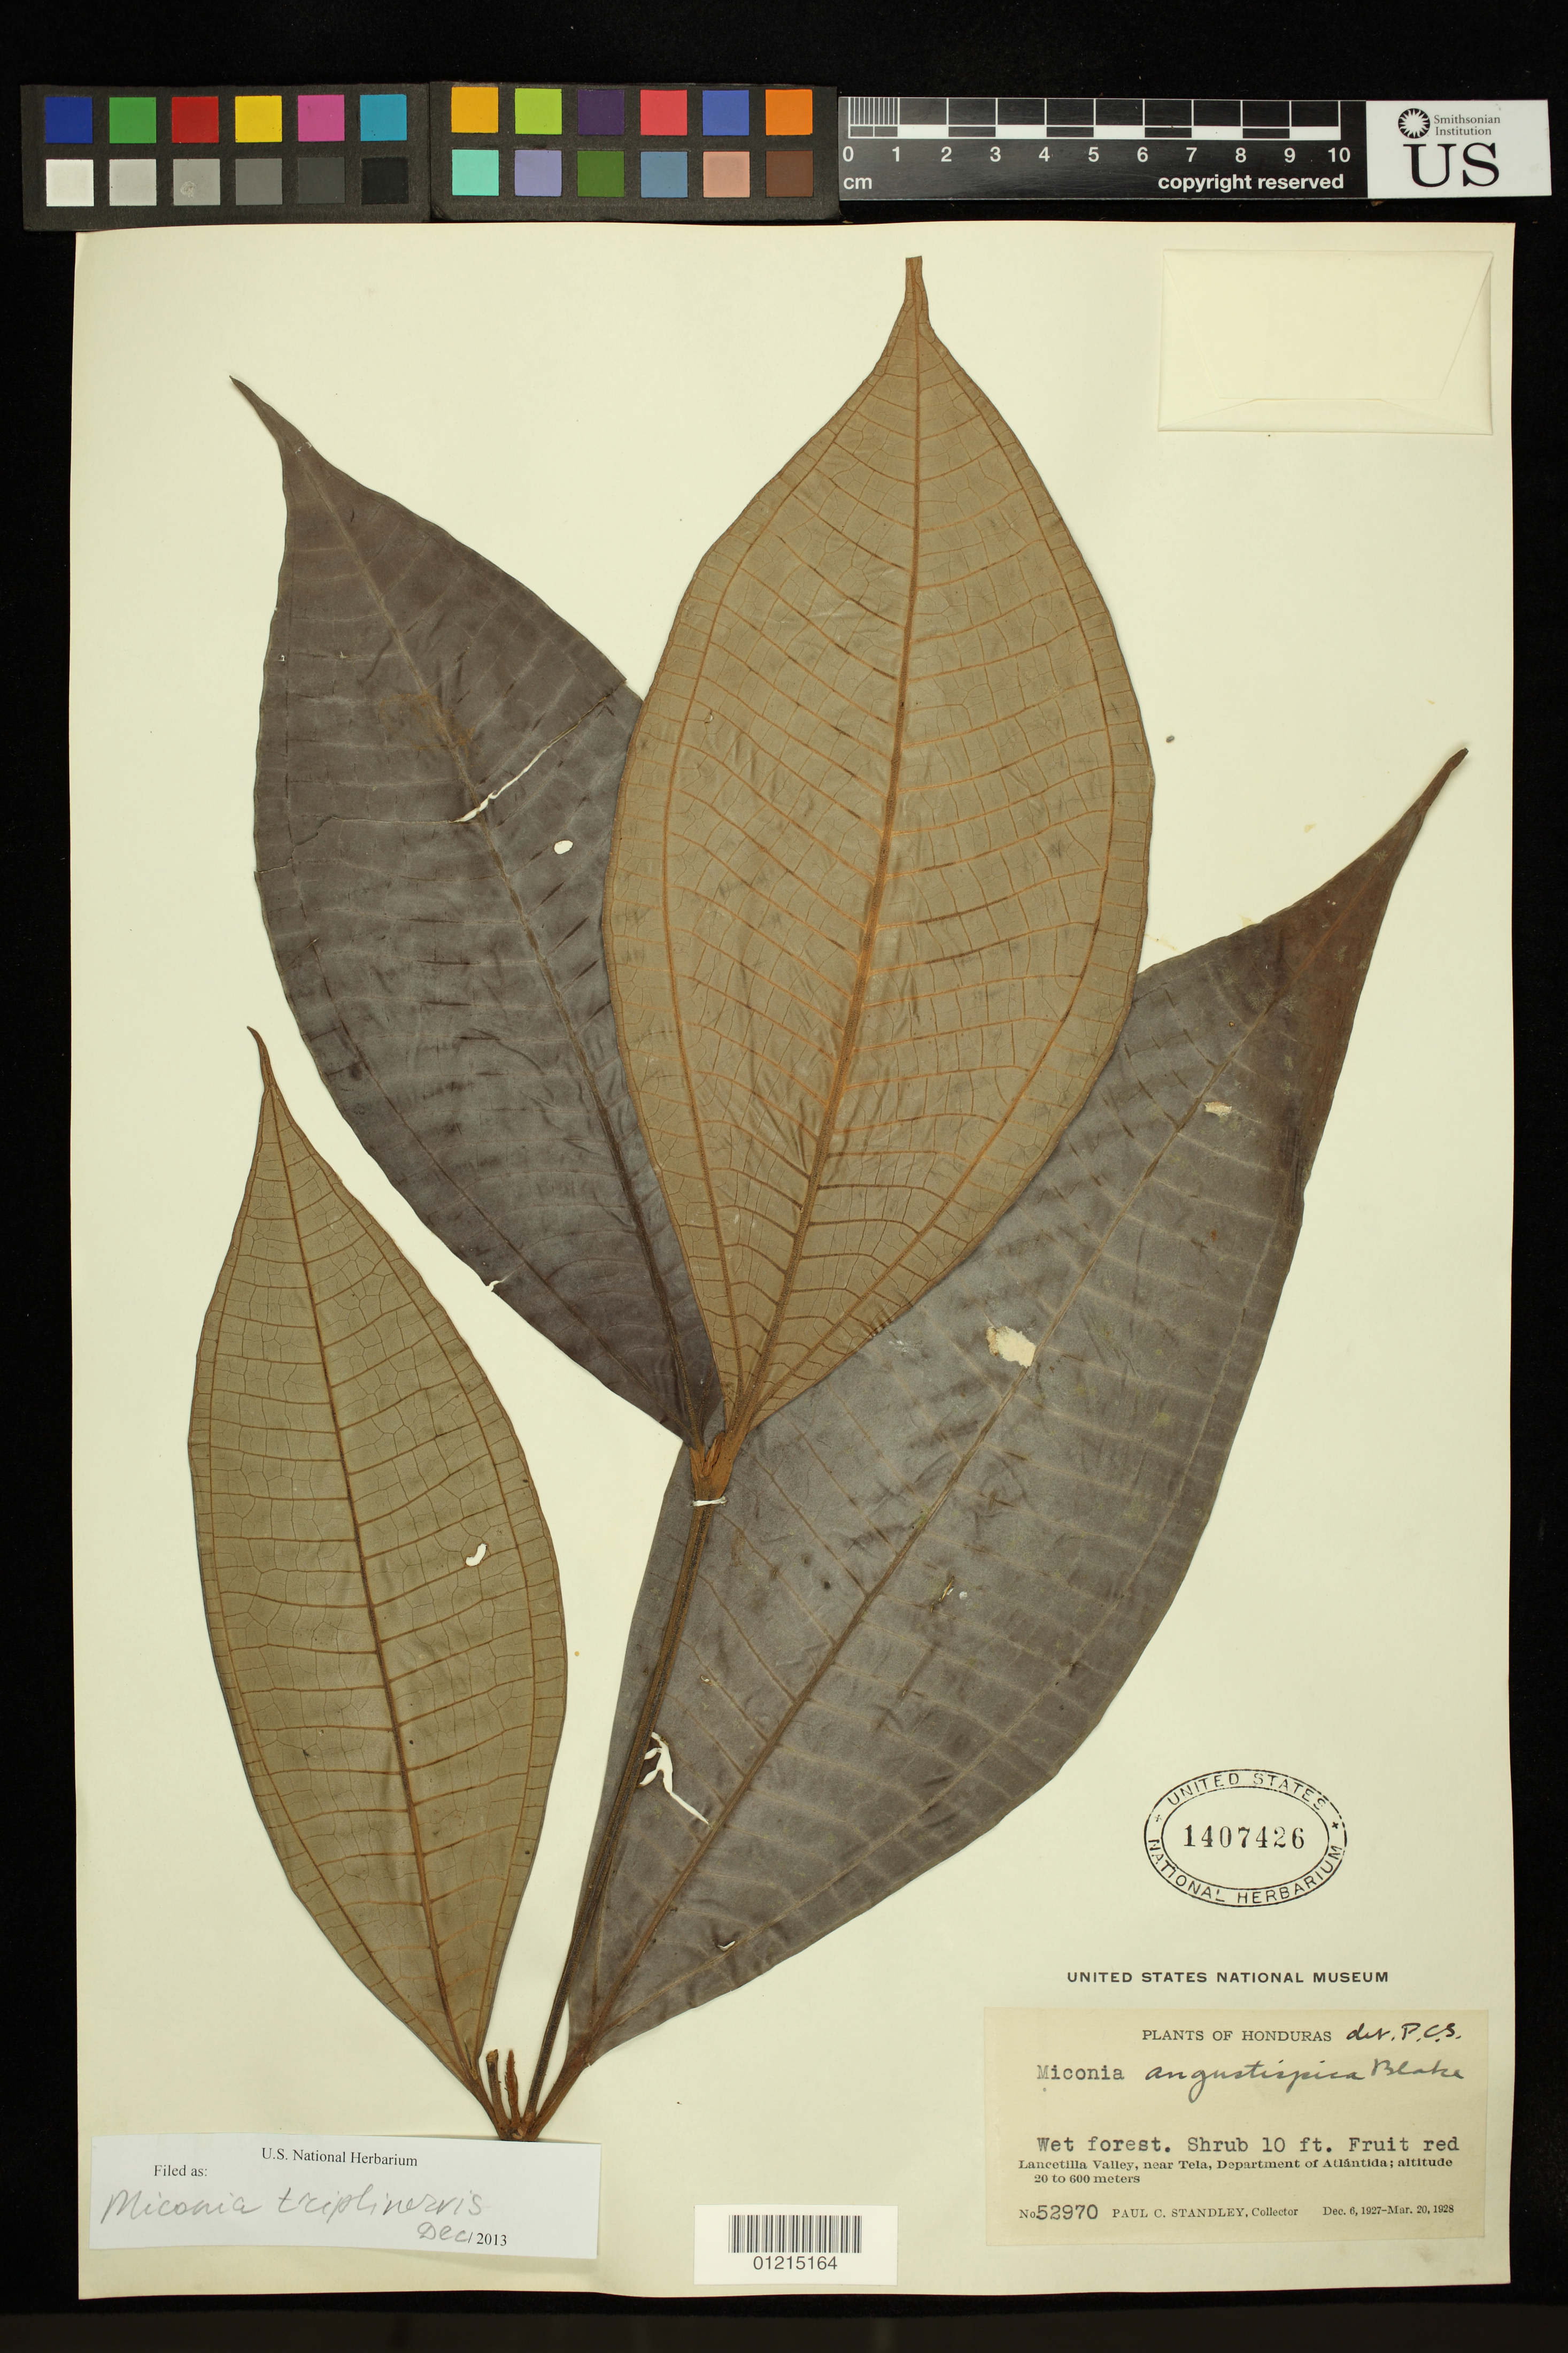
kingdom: Plantae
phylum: Tracheophyta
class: Magnoliopsida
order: Myrtales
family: Melastomataceae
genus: Miconia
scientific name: Miconia triplinervis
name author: Ruiz & Pav.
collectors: P. C. Standley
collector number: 52970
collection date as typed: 06 Dec 1927 to 20 Mar 1928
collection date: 1927-12-06/1928-03-20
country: Honduras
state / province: Atlántida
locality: Lancetilla Valley, near Tela.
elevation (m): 20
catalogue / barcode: US 1407426